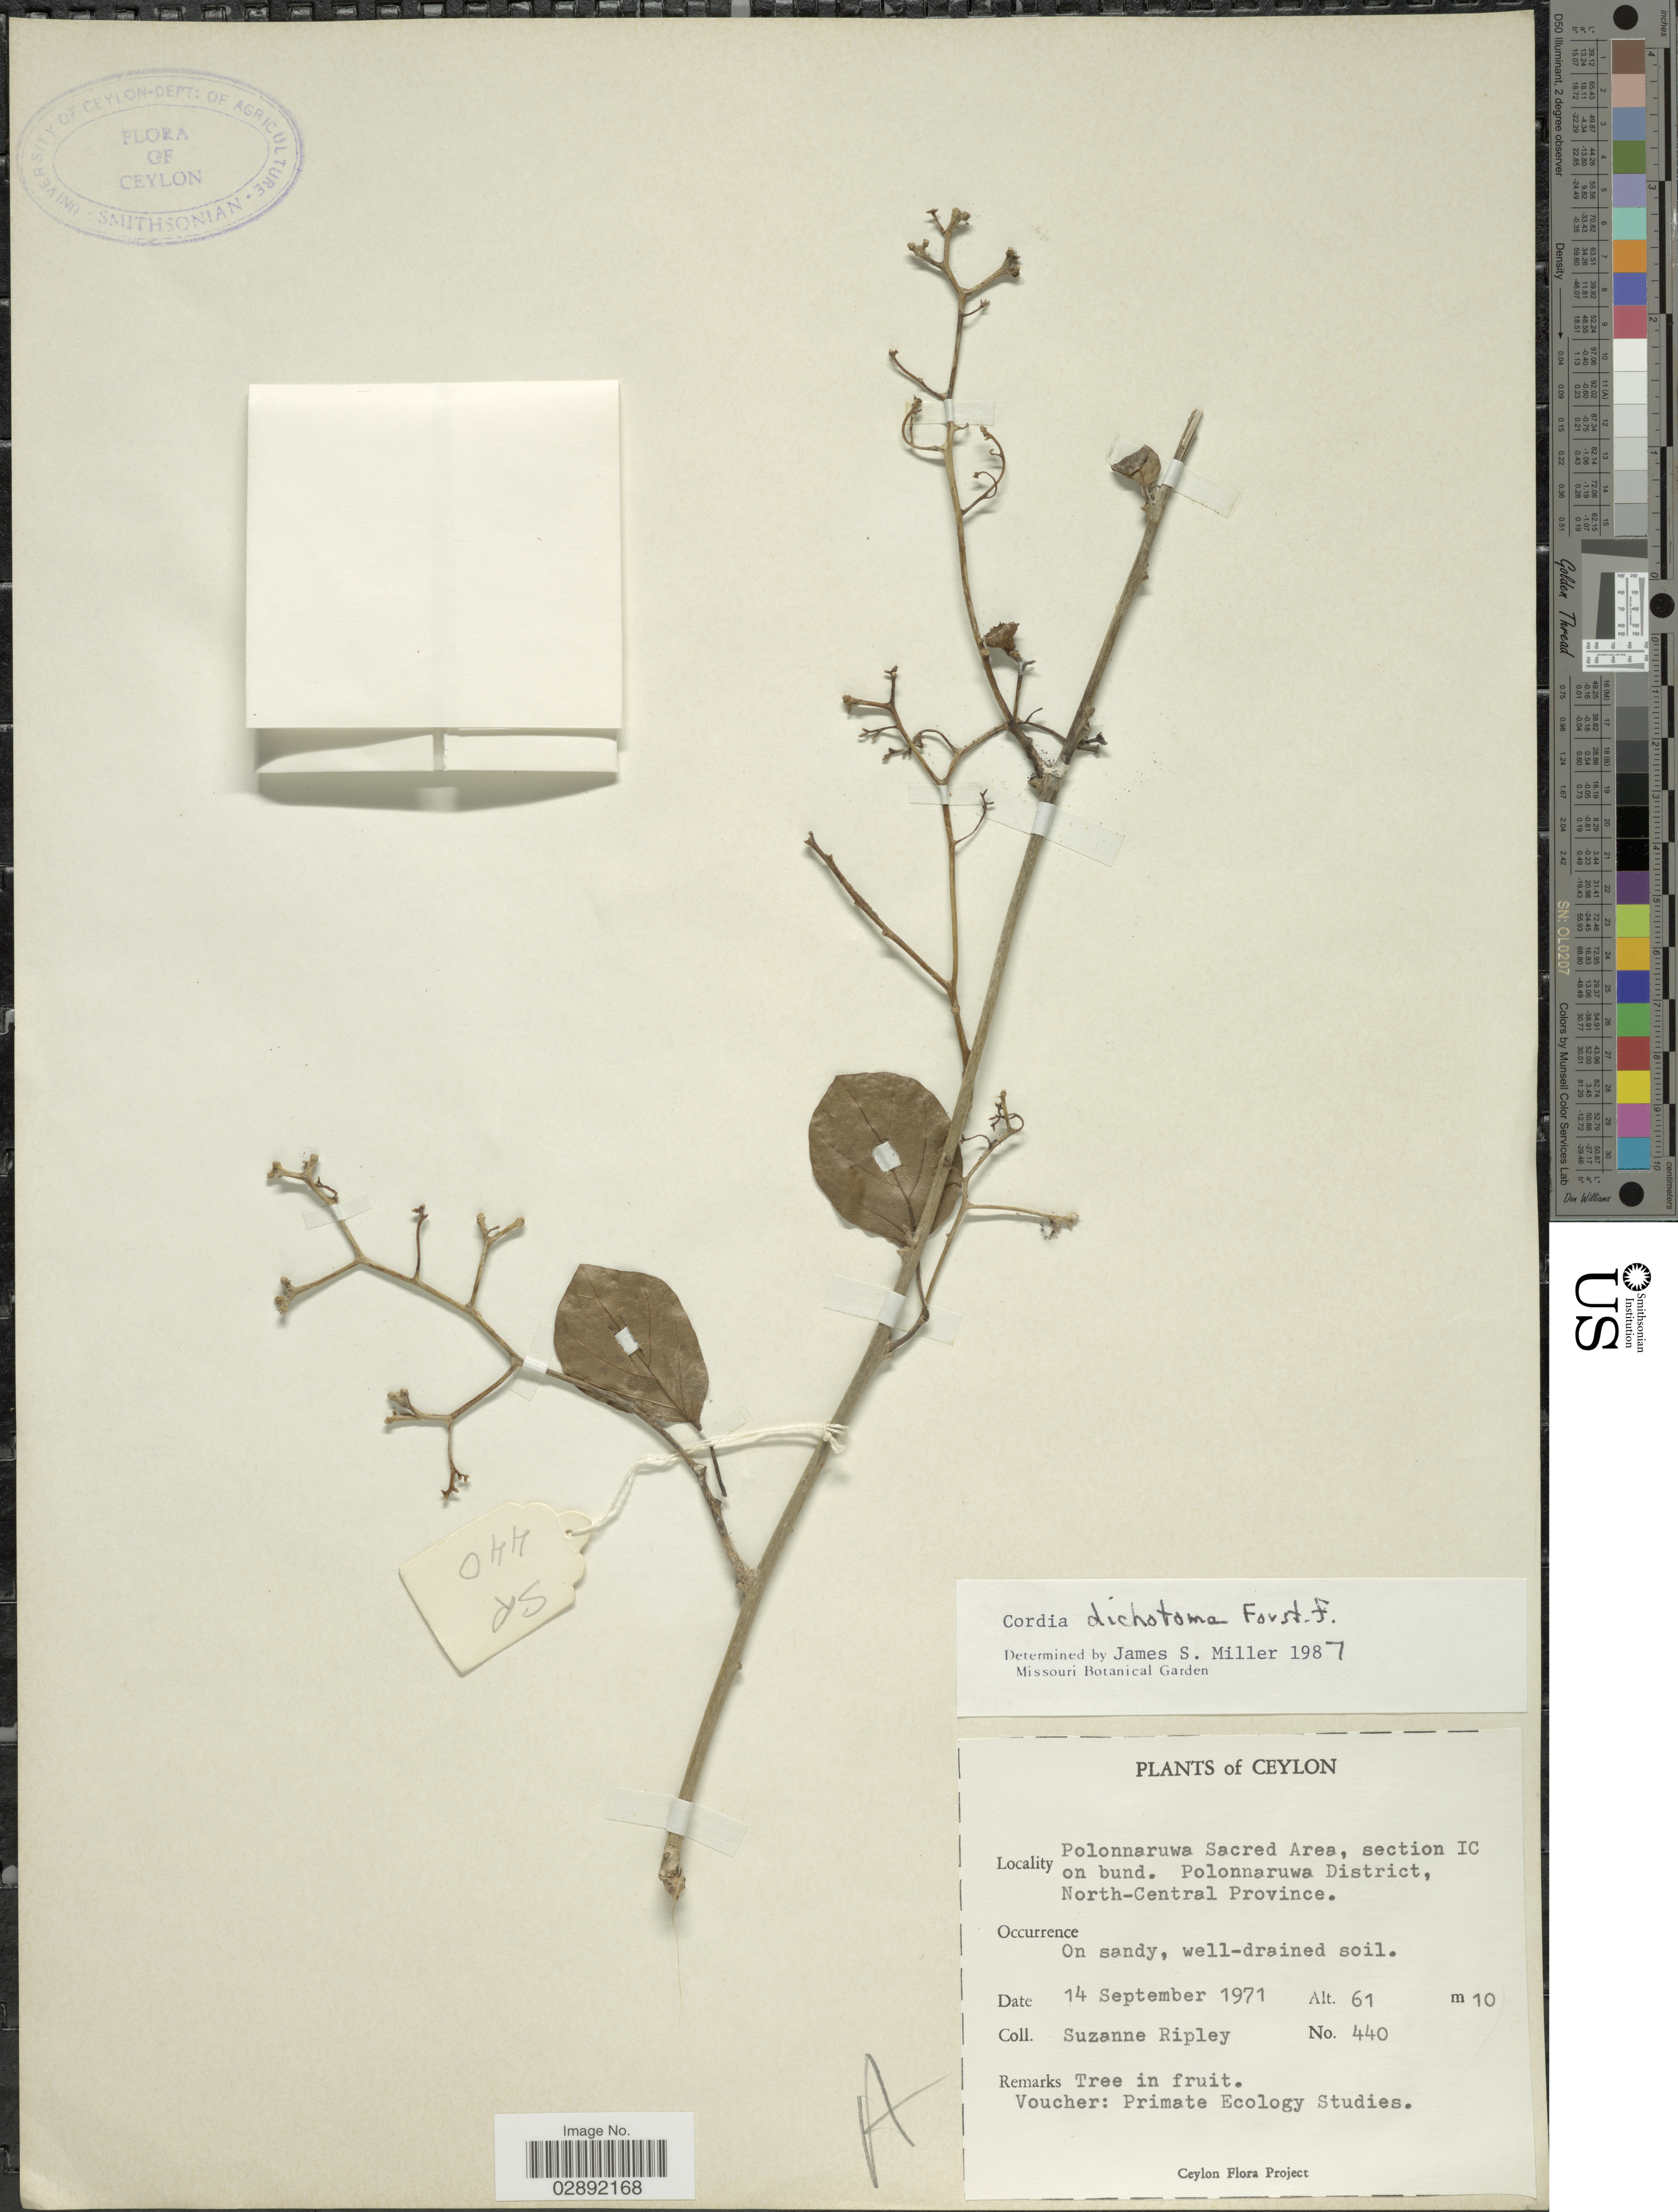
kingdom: Plantae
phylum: Tracheophyta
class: Magnoliopsida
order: Boraginales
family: Cordiaceae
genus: Cordia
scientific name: Cordia dichotoma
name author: G. Forst.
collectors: S. Ripley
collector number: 440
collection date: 1971-09-14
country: Sri Lanka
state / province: North Central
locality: Ceylon. Polonnaruwa Sacred Area, section IC on bund. Polonnaruwa District.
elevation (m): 61